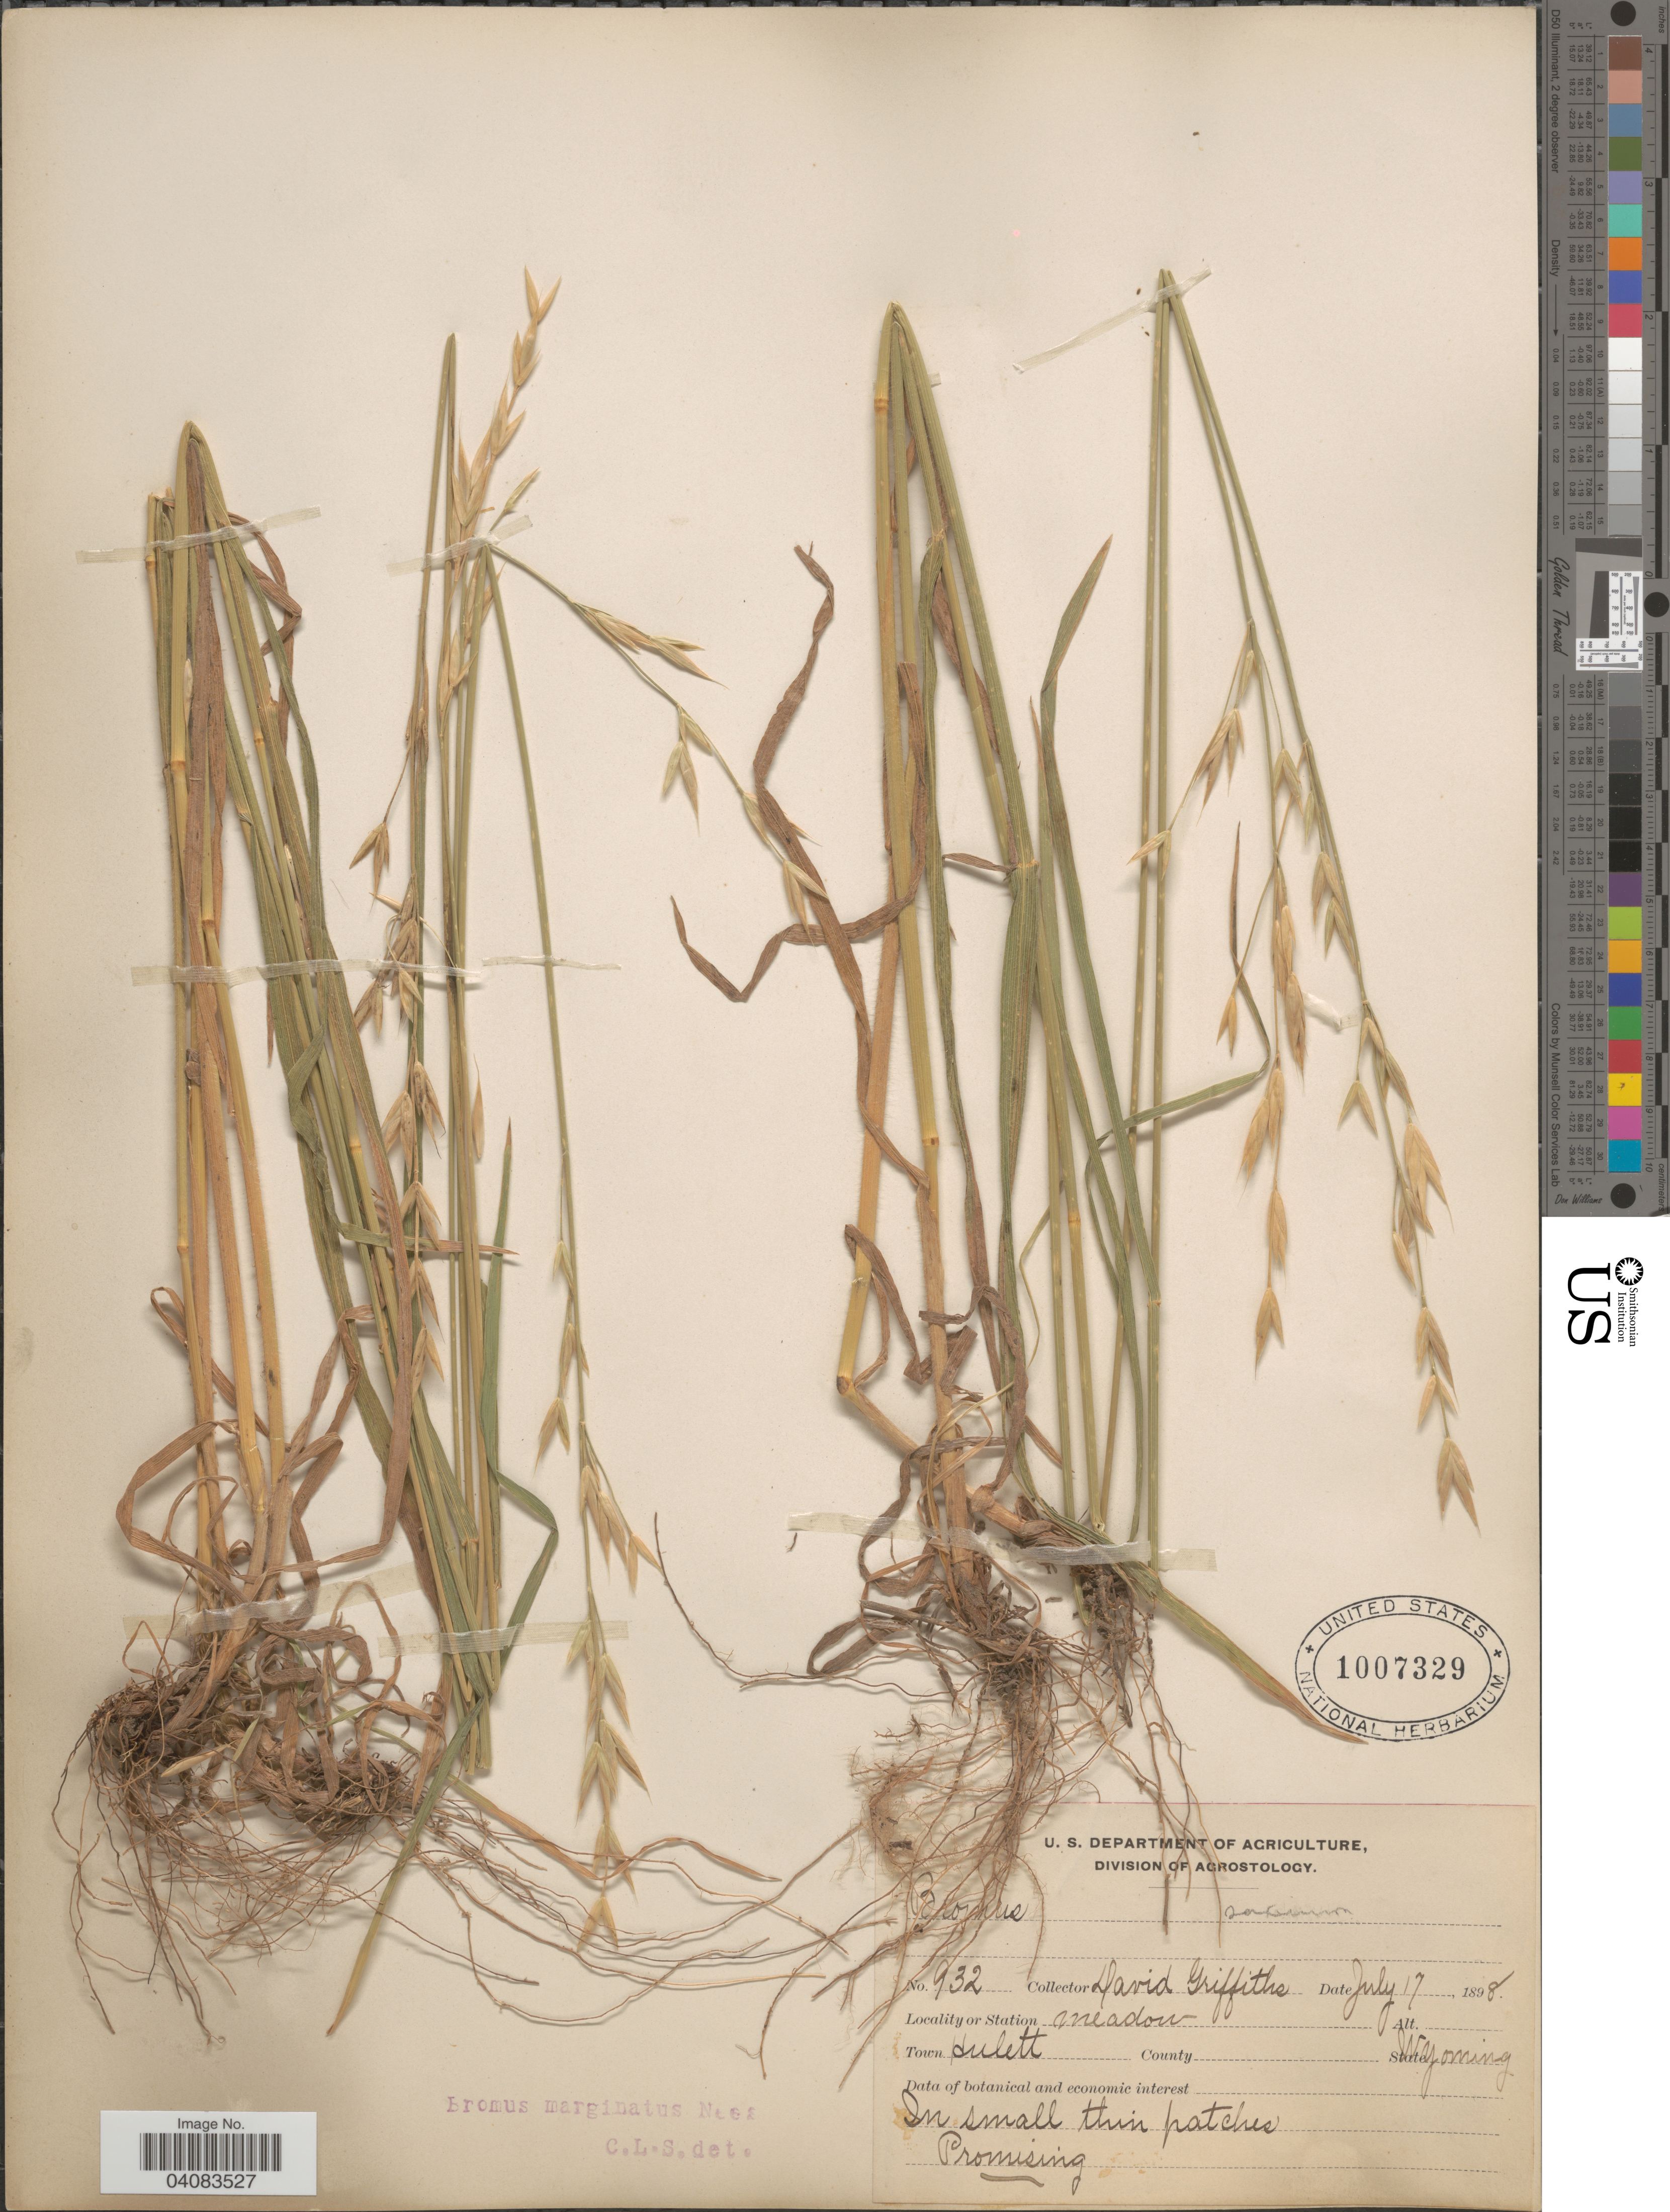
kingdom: Plantae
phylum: Tracheophyta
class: Liliopsida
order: Poales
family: Poaceae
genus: Bromus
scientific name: Bromus marginatus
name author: Nees ex Steud.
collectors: D. Griffiths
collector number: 932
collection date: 1898-07-17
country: United States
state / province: Wyoming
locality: Town Hulett.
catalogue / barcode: US 1007329